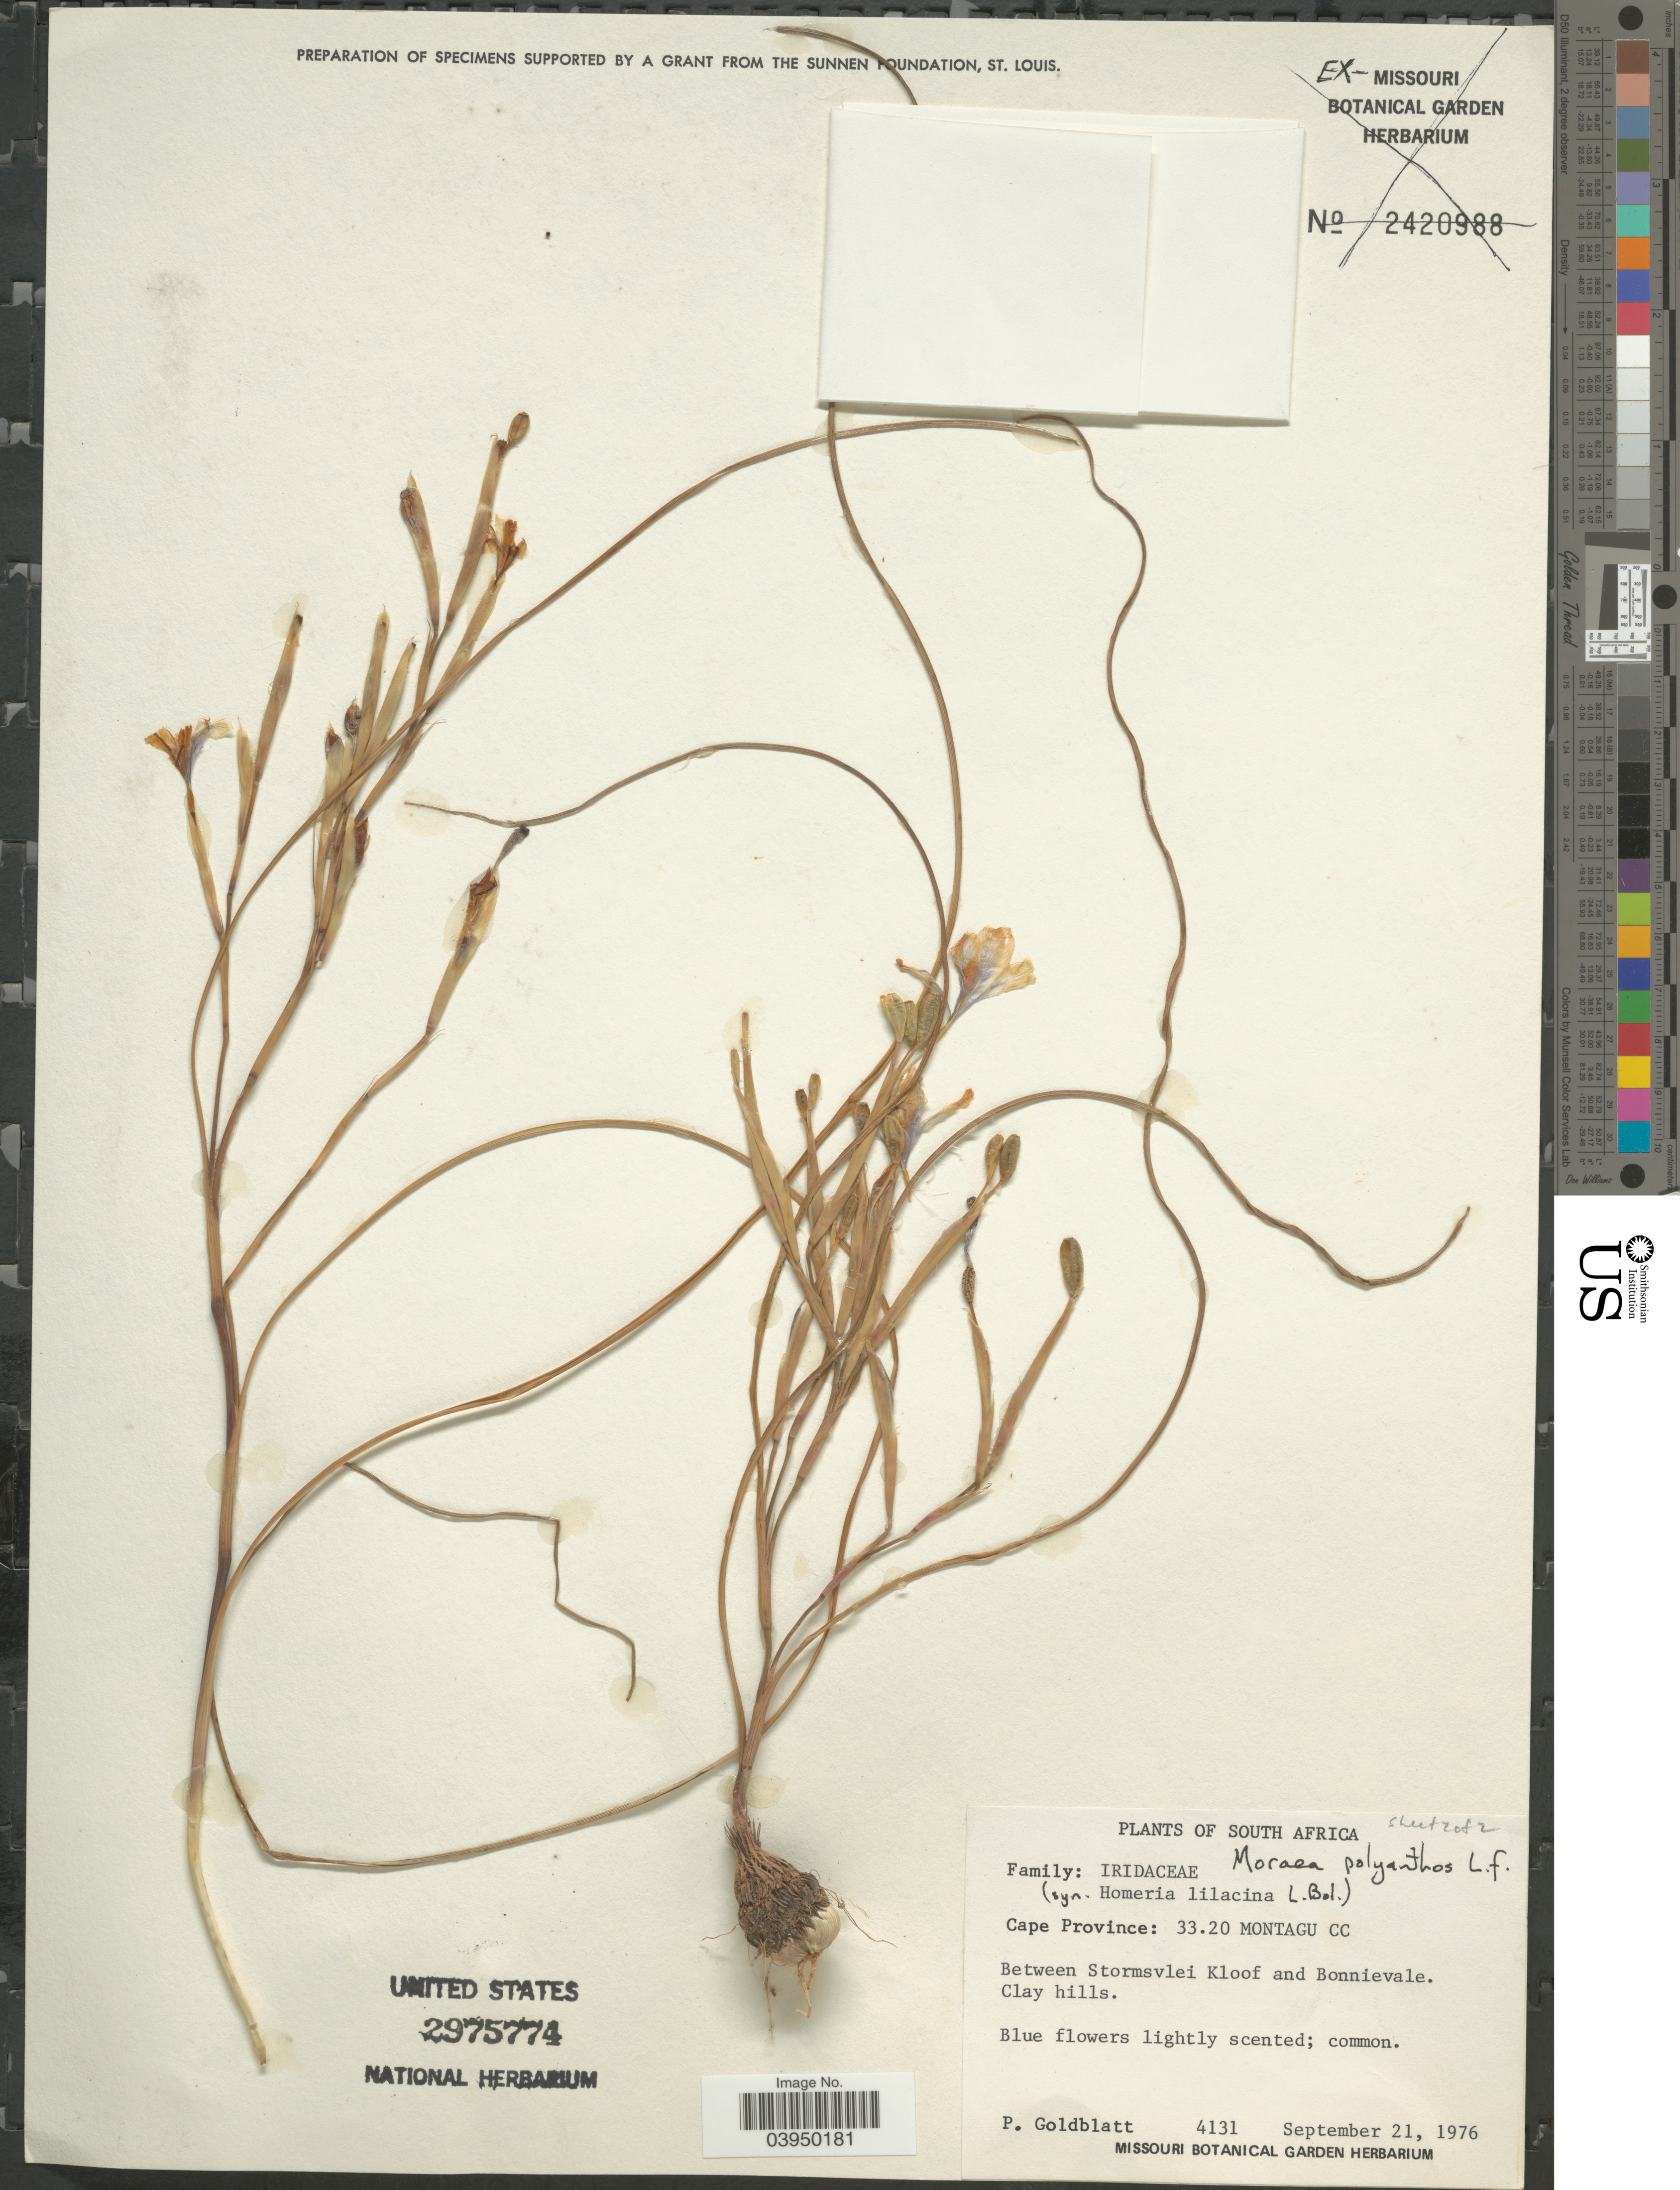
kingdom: Plantae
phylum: Tracheophyta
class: Liliopsida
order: Asparagales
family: Iridaceae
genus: Moraea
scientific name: Moraea polyanthos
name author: L. f.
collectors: P. Goldblatt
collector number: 4131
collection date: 1976-09-21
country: South Africa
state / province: Western Cape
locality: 33.20 Montagu CC. Between Stormsvlei Kloof and Bonnievale. Clay hills.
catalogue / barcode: US 2975774